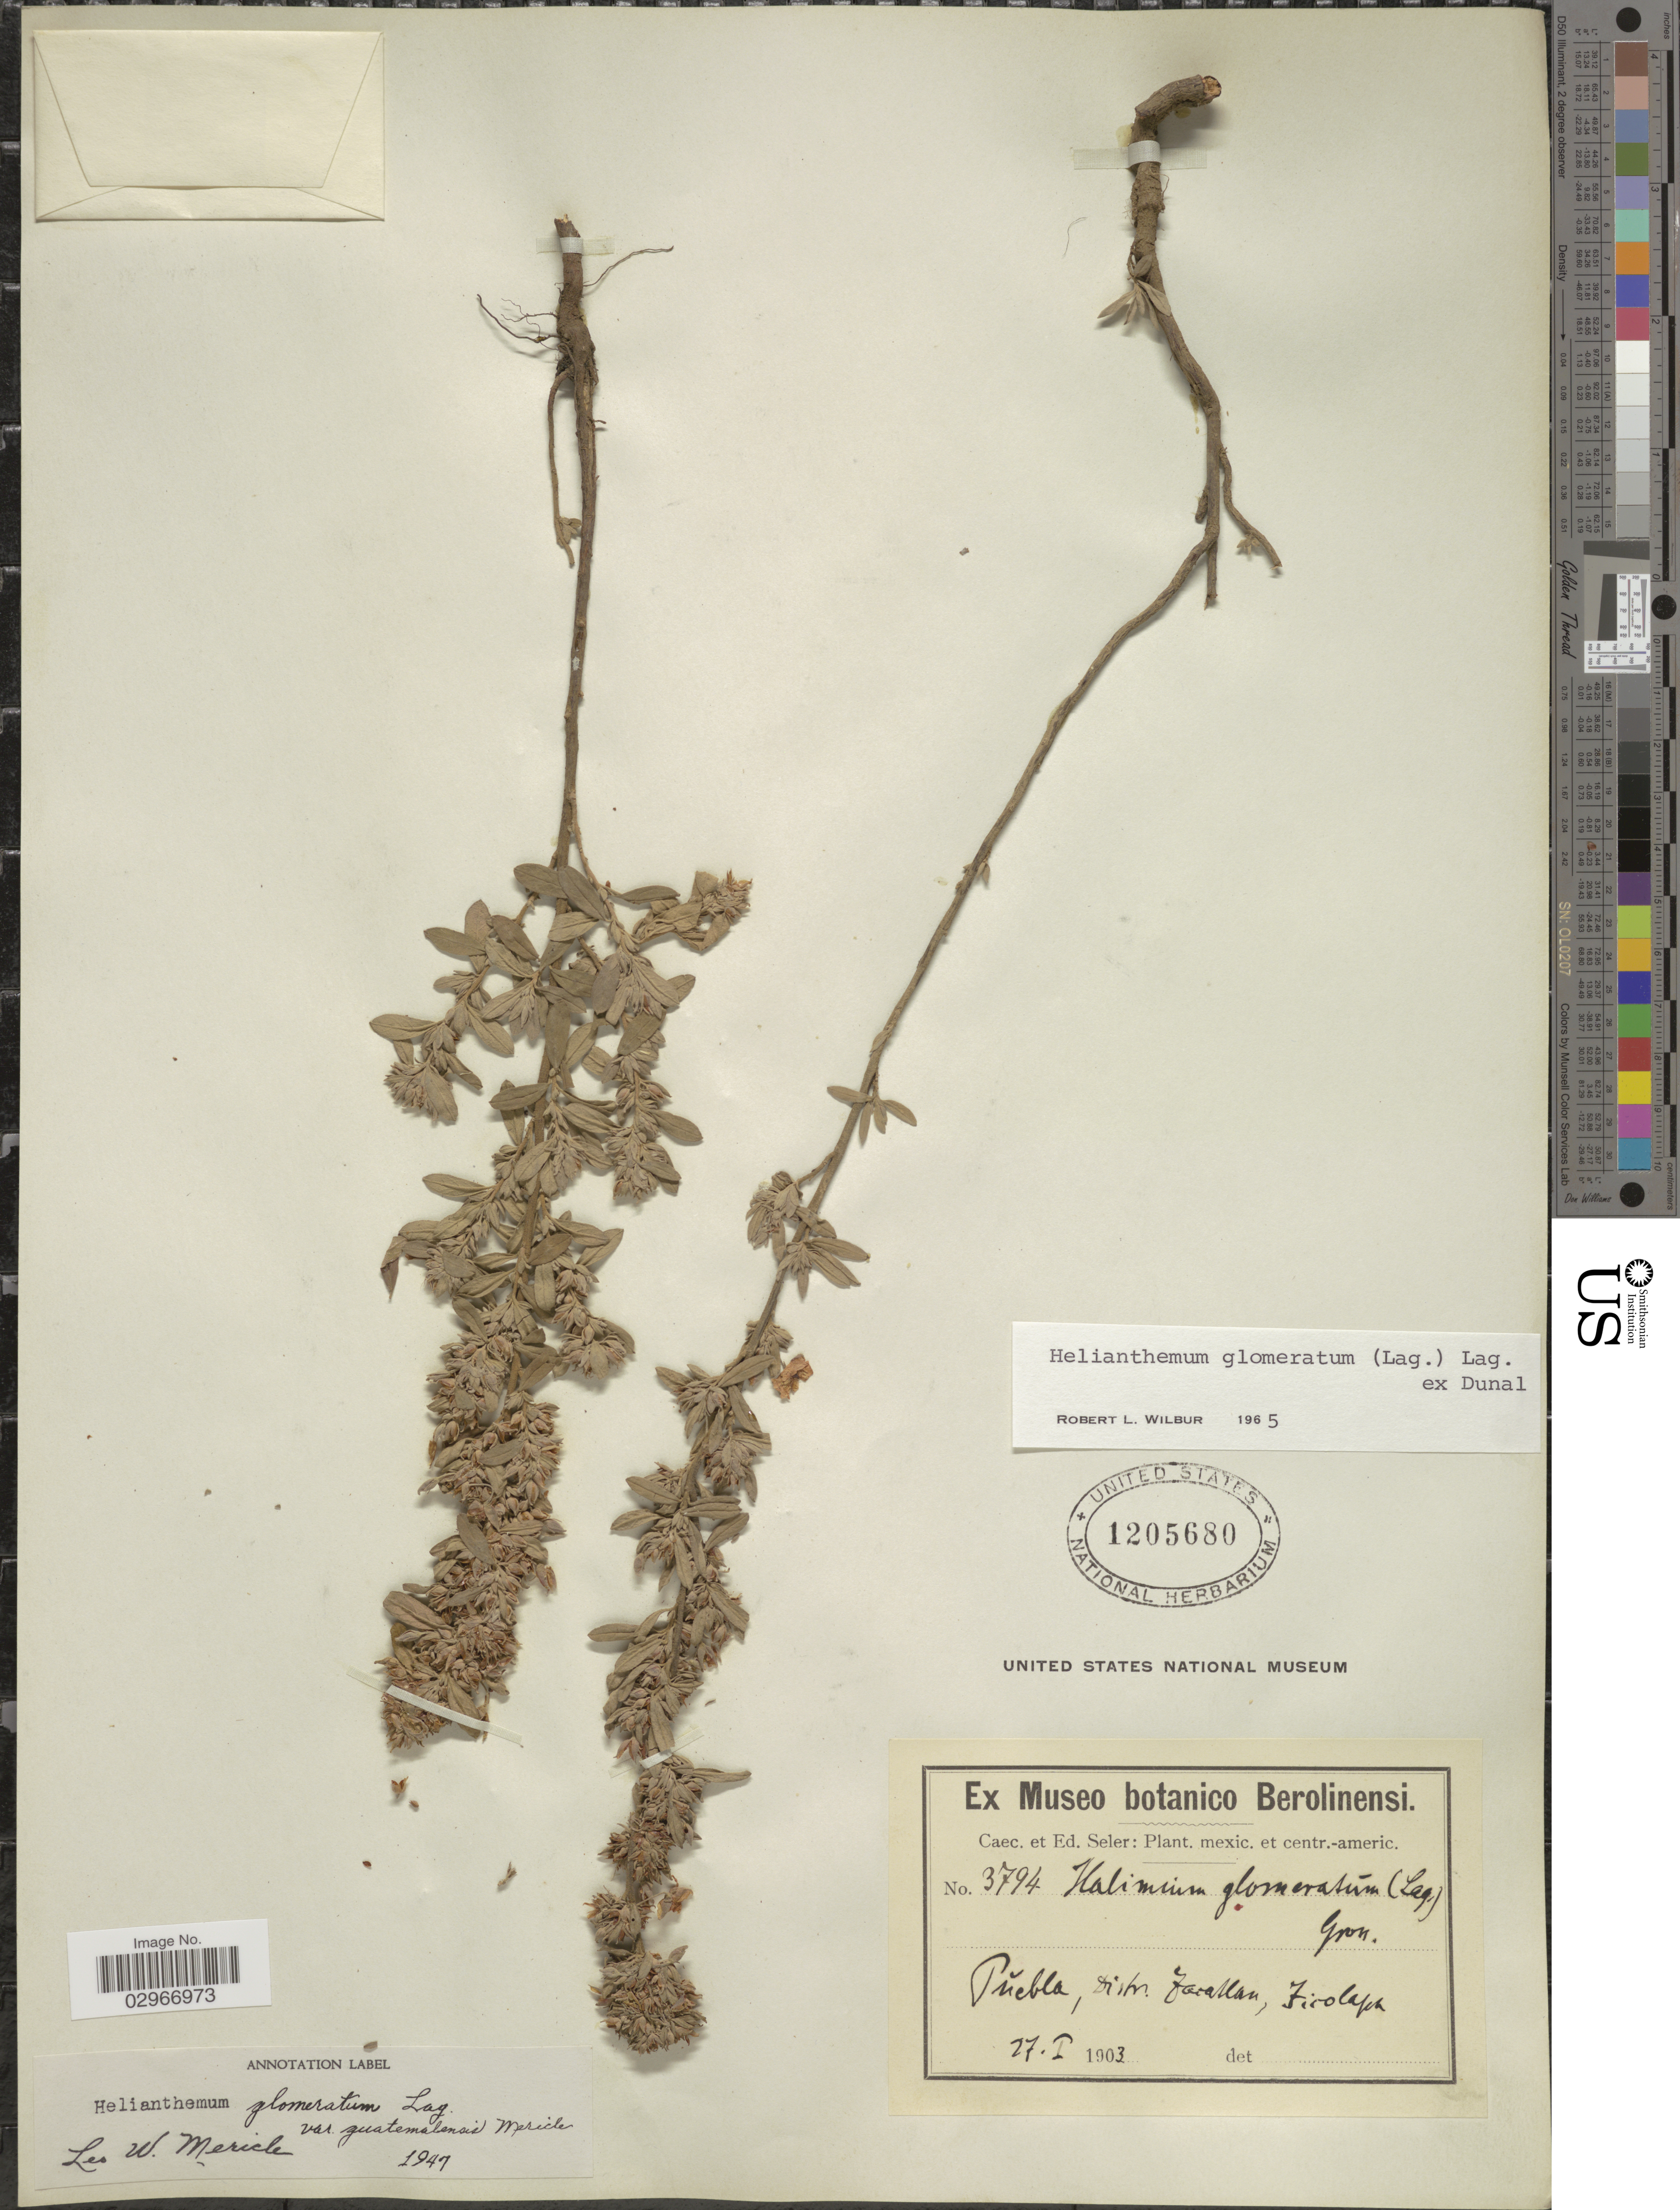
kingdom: Plantae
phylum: Tracheophyta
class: Magnoliopsida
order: Malvales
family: Cistaceae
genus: Helianthemum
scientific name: Helianthemum glomeratum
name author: (Lag.) Lag. ex Dunal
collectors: C. Seler & E. G. Seler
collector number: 3794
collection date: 1903-01-27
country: Mexico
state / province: Puebla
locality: Distr. Zacatlan, Jicolapa.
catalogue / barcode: US 1205680